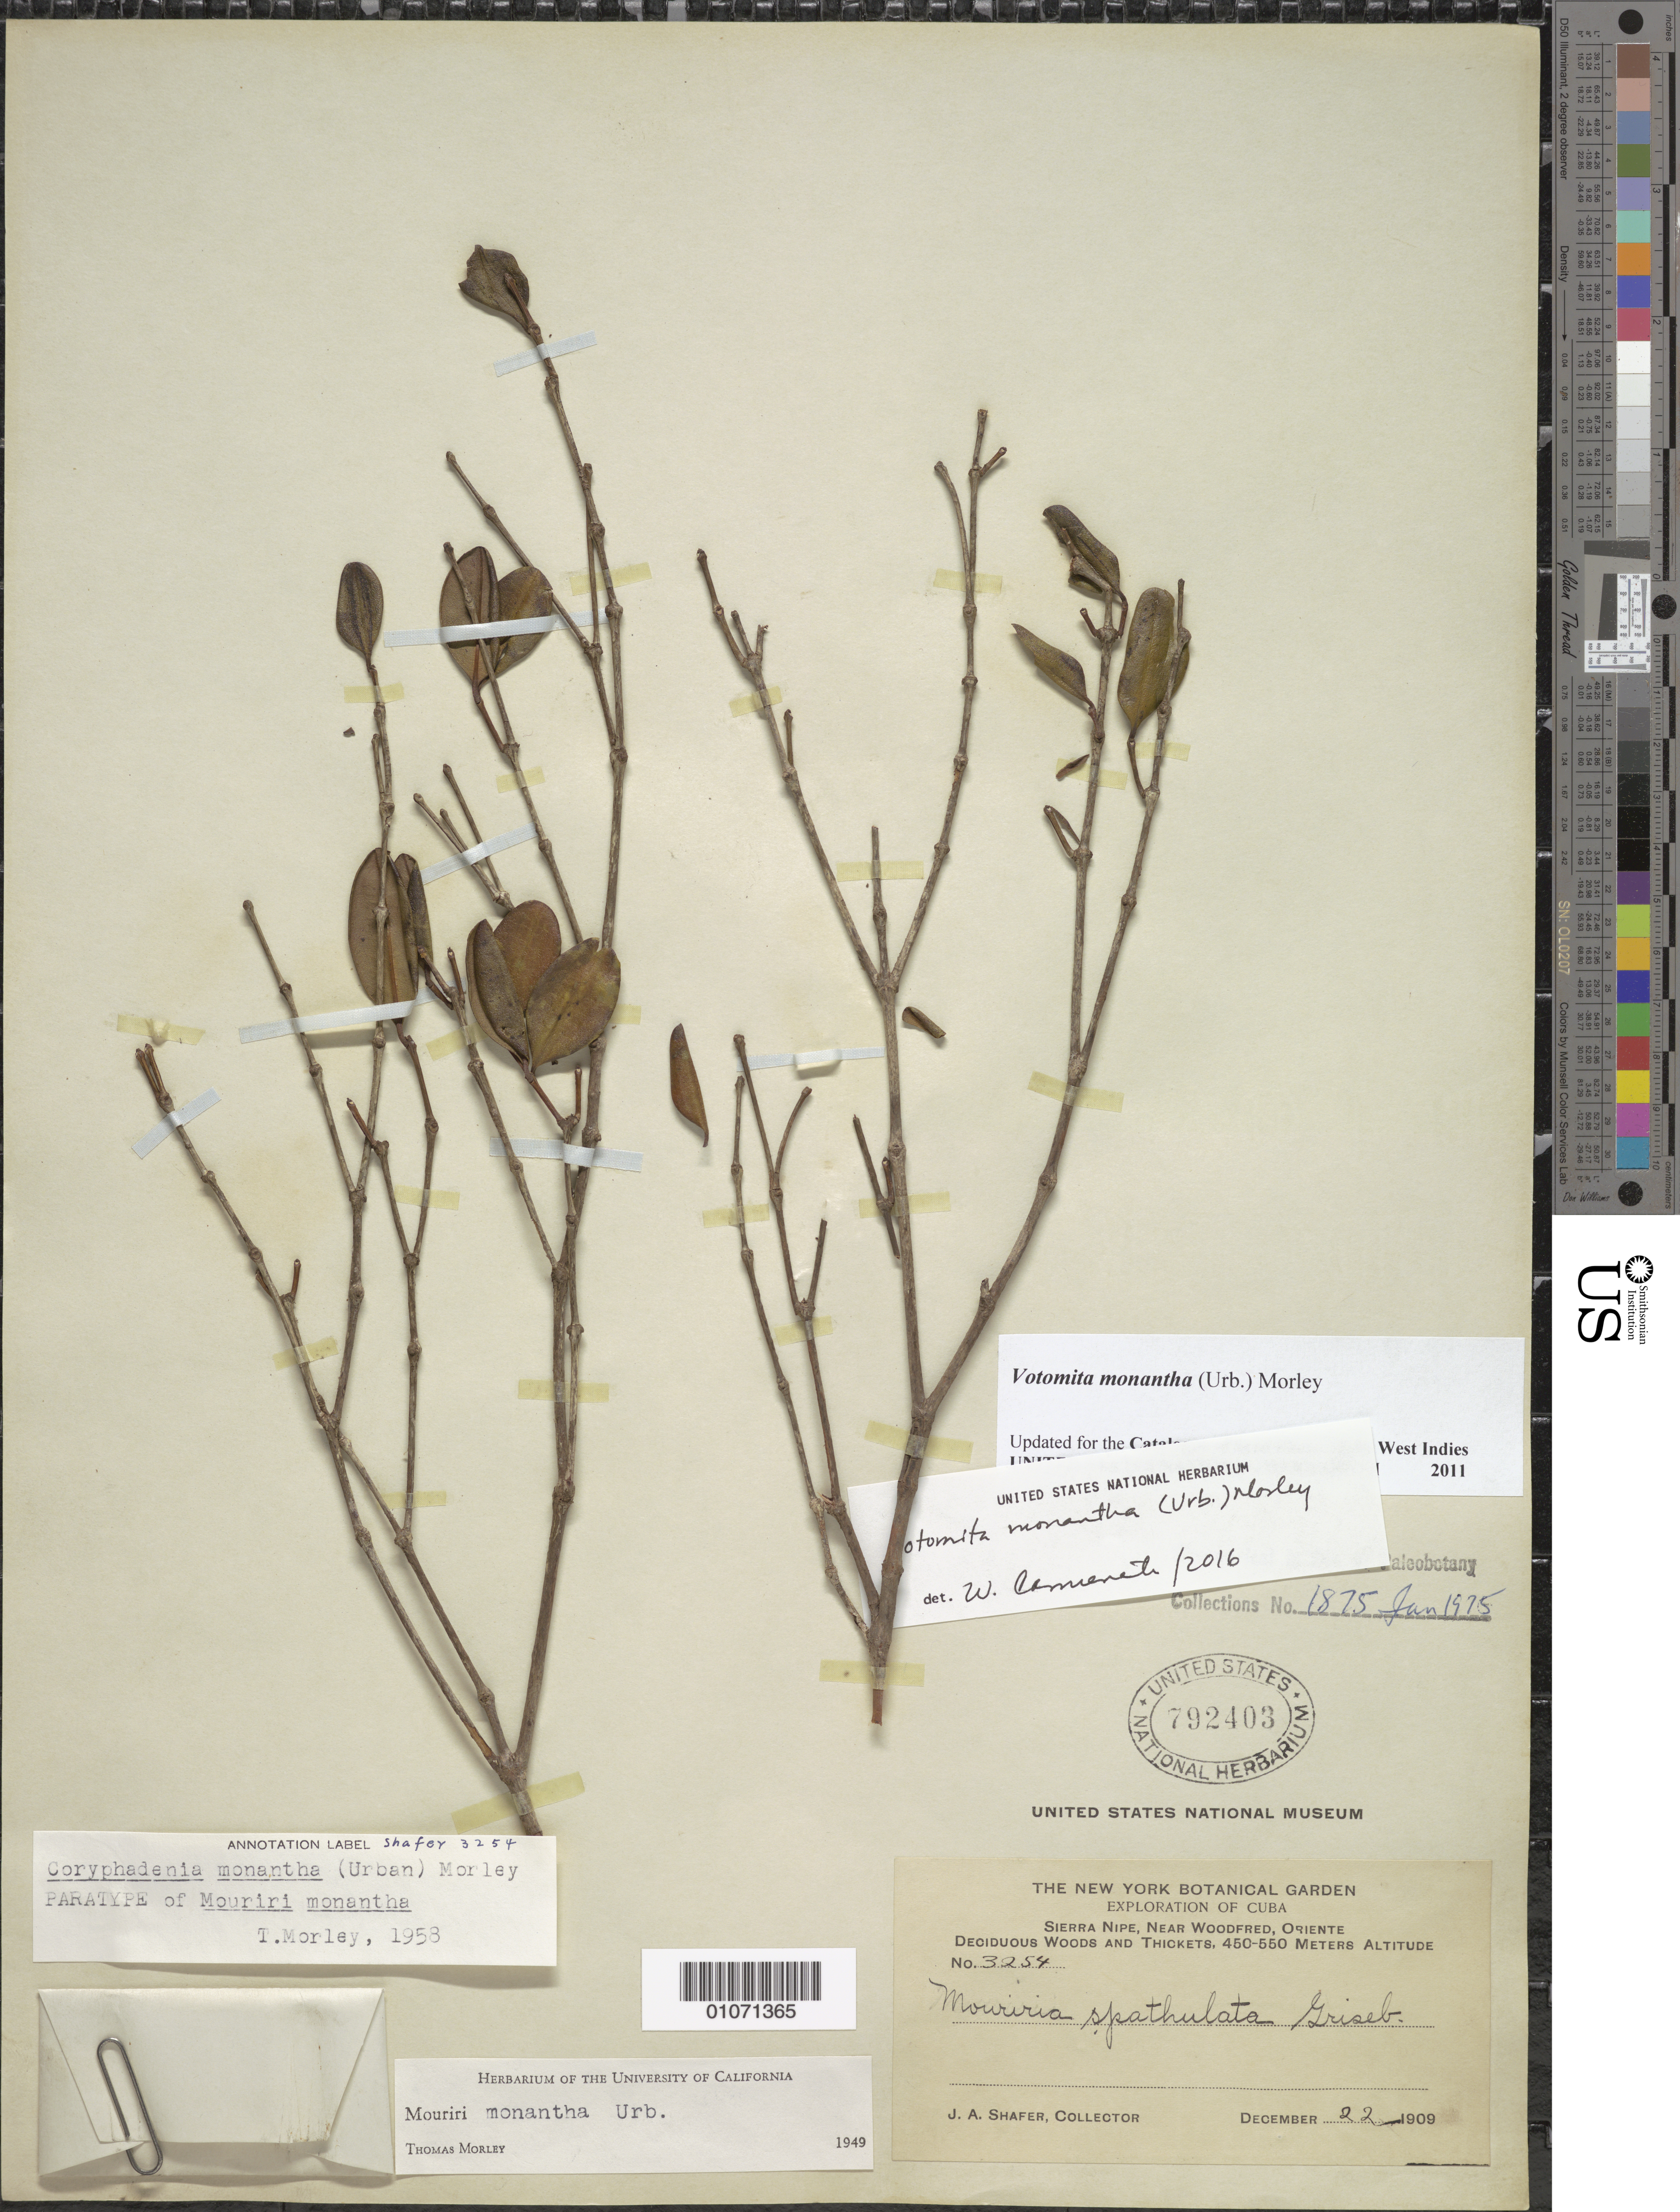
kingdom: Plantae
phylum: Tracheophyta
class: Magnoliopsida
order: Myrtales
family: Melastomataceae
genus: Votomita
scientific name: Votomita monantha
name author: (Urb.) Morley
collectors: J. A. Shafer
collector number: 3254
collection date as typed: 22 Dec 1909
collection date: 1909-12-22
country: Cuba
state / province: Holguín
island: Cuba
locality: Sierra de Nipe, near Woodfred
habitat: Deciduous woods and thickets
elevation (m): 450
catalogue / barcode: US 792403